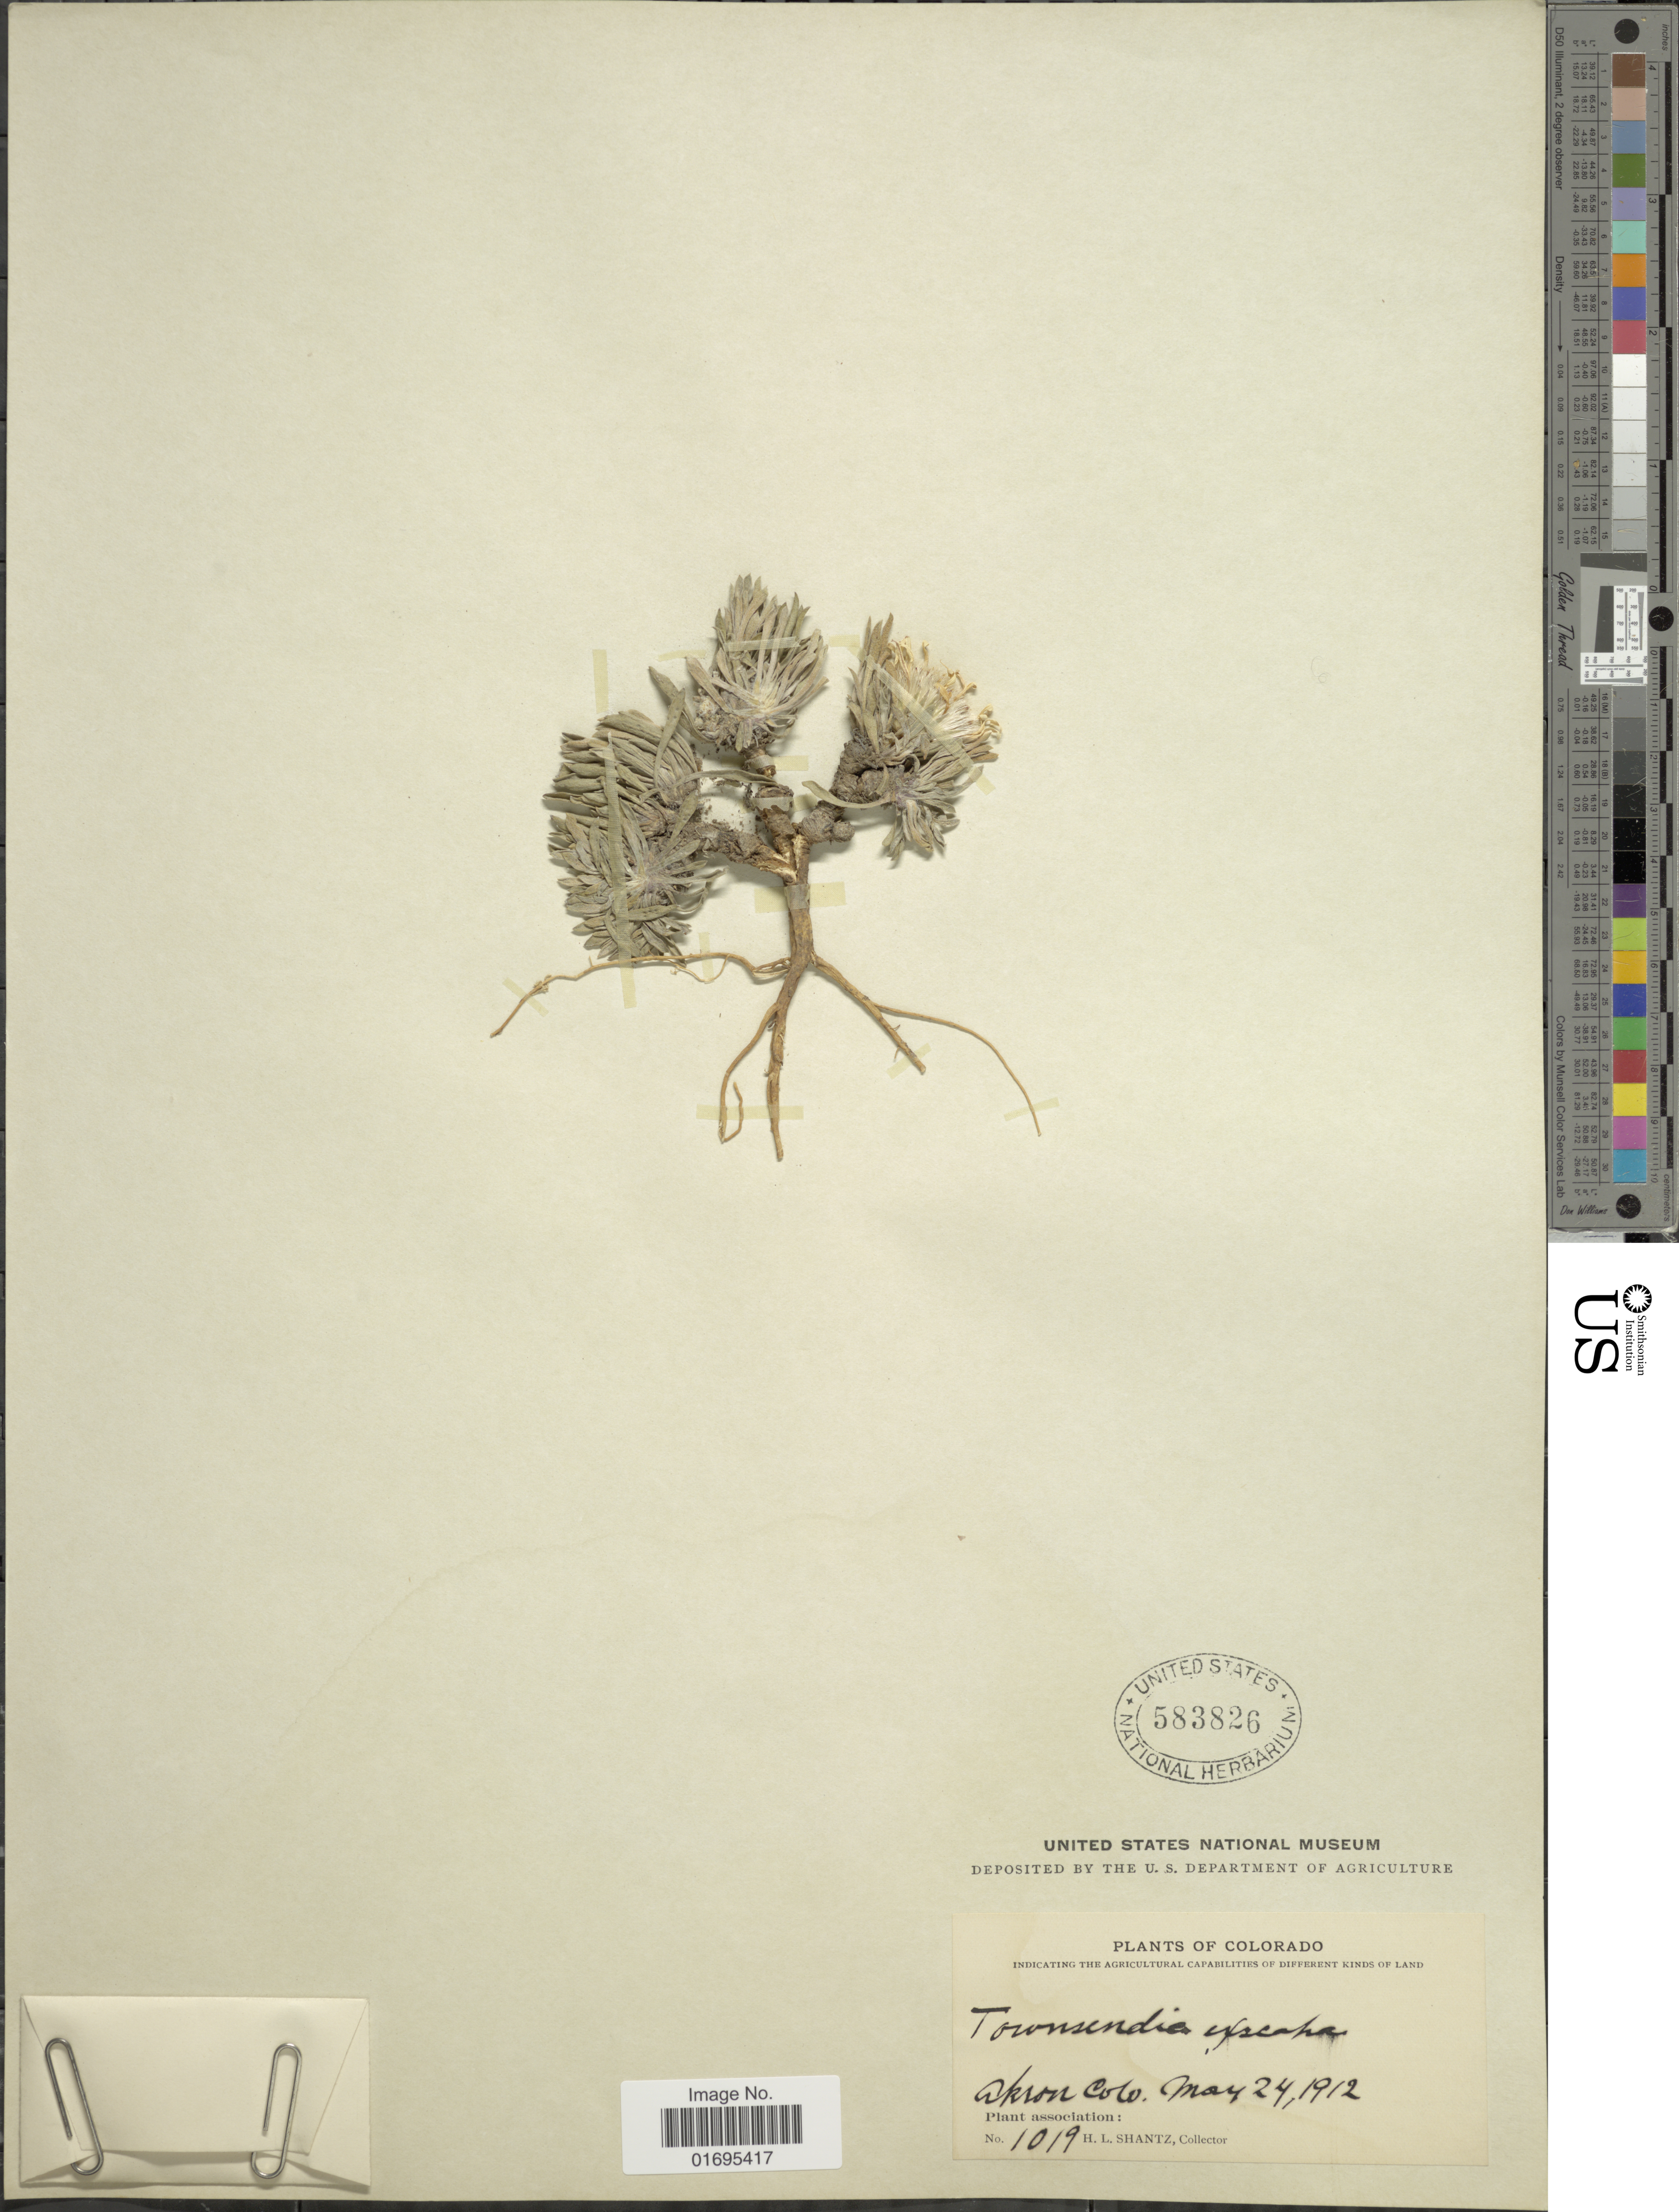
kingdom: Plantae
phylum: Tracheophyta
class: Magnoliopsida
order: Asterales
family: Asteraceae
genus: Townsendia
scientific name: Townsendia exscapa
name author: (Richardson) Porter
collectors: H. Shanty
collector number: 1019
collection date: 1912-05-24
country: United States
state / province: Colorado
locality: Akron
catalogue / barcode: US 583826